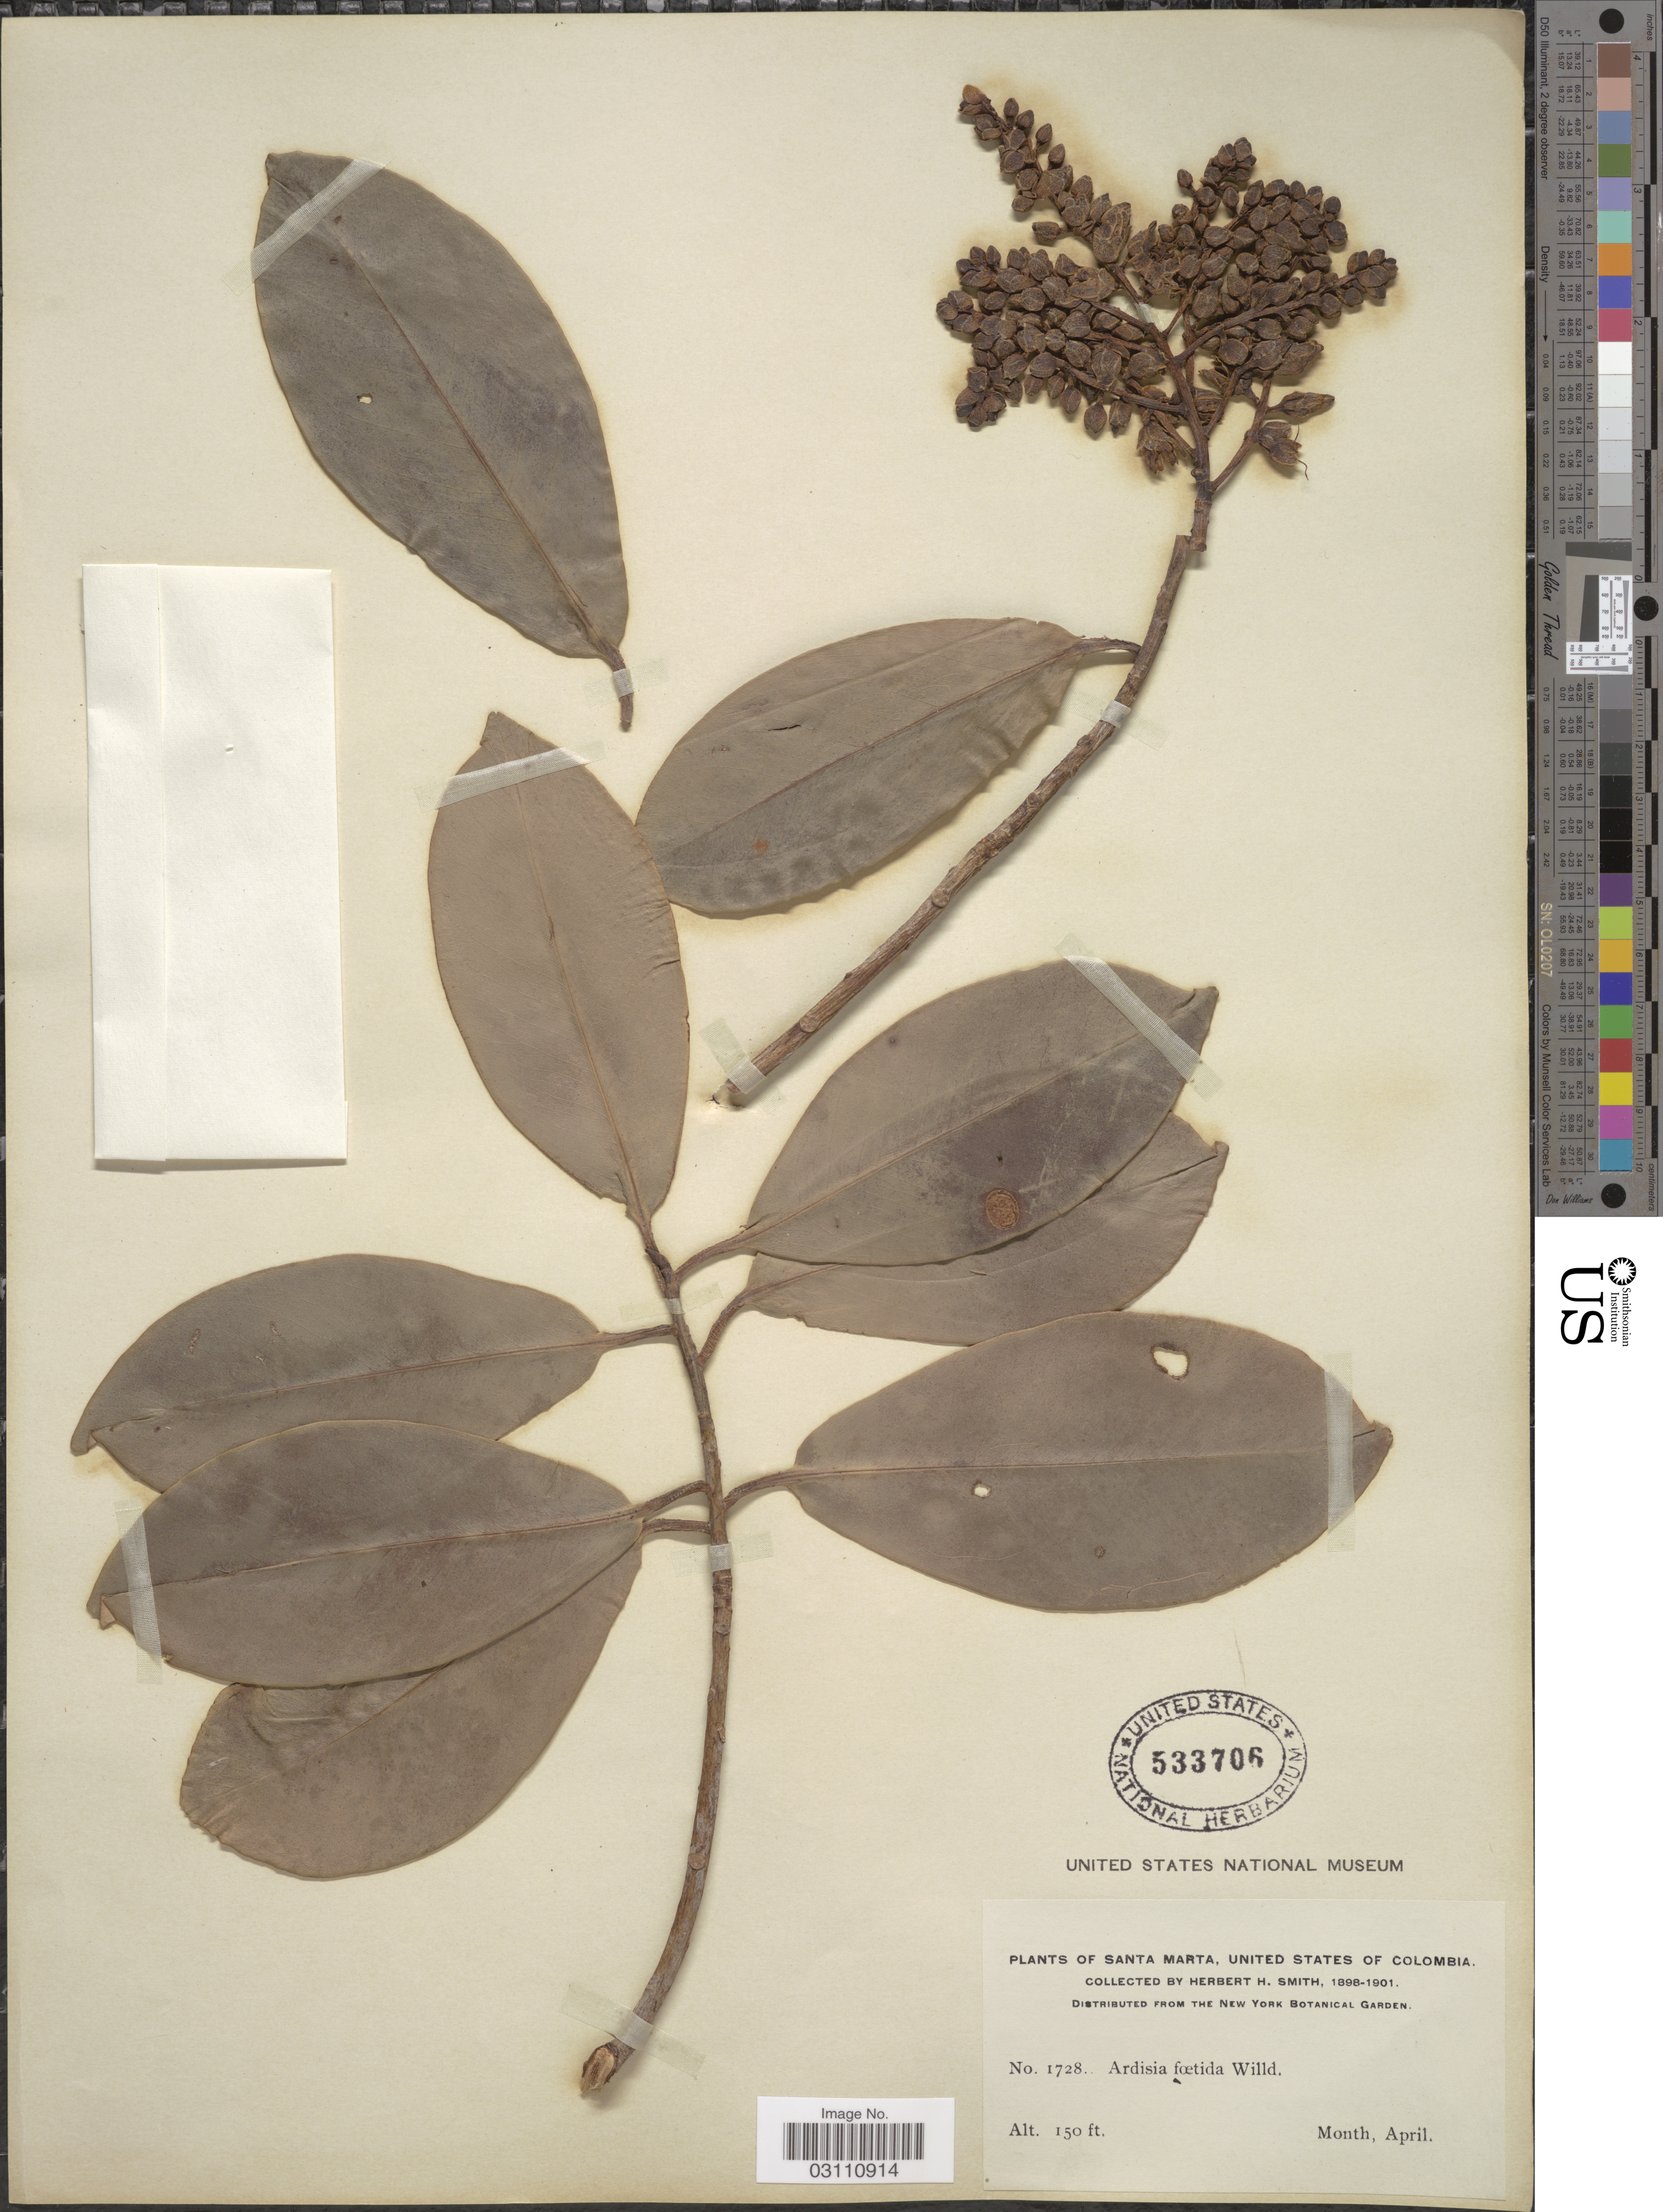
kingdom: Plantae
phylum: Tracheophyta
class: Magnoliopsida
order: Ericales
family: Primulaceae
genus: Ardisia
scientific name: Ardisia foetida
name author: Willd. ex Roem. & Schult.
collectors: Herbert H. Smith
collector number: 1728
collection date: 1898-04/1901-04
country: Colombia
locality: Santa Marta, United States of Colombia.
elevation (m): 46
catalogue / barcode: US 533706